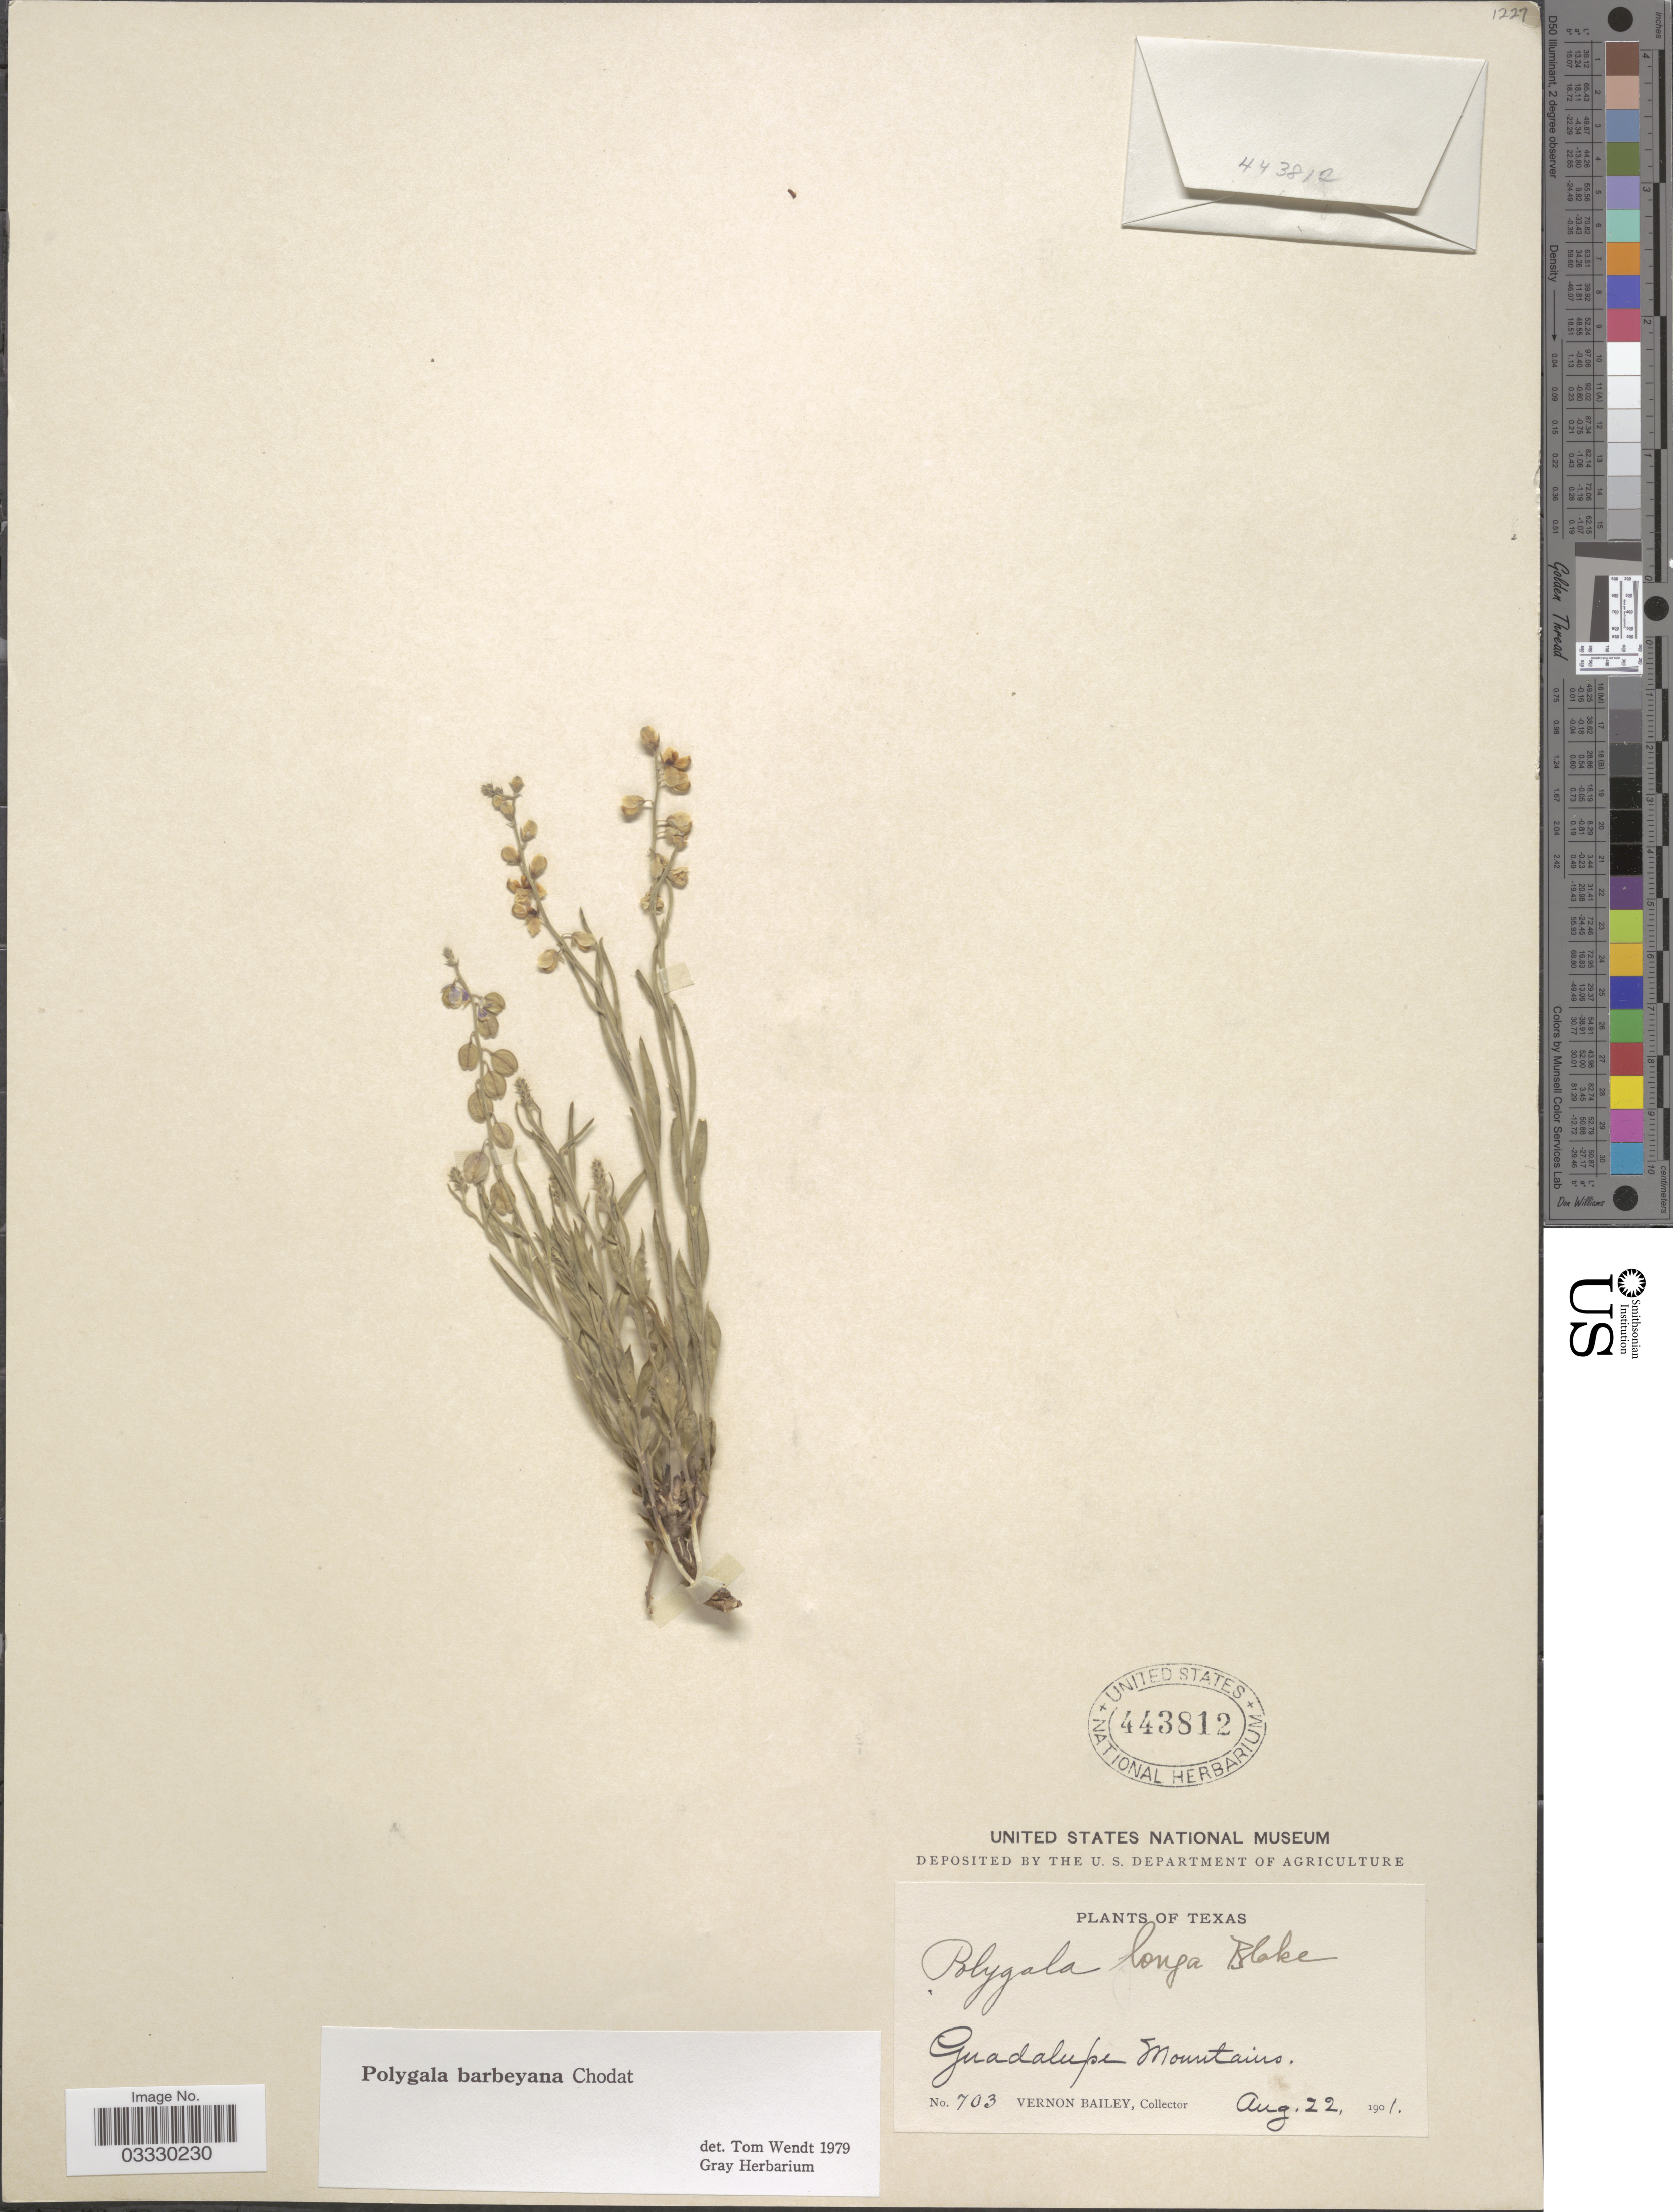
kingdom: Plantae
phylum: Tracheophyta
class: Magnoliopsida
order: Fabales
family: Polygalaceae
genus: Hebecarpa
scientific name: Hebecarpa barbeyana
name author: (Chodat) J.R. Abbott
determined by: Strong, Mark T., (BOT), Smithsonian Institution - National Museum of Natural History (UNITED STATES)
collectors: V. O. Bailey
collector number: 703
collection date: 1901-08-22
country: United States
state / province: Texas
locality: Guadalupe Mountains.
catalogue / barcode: US 443812